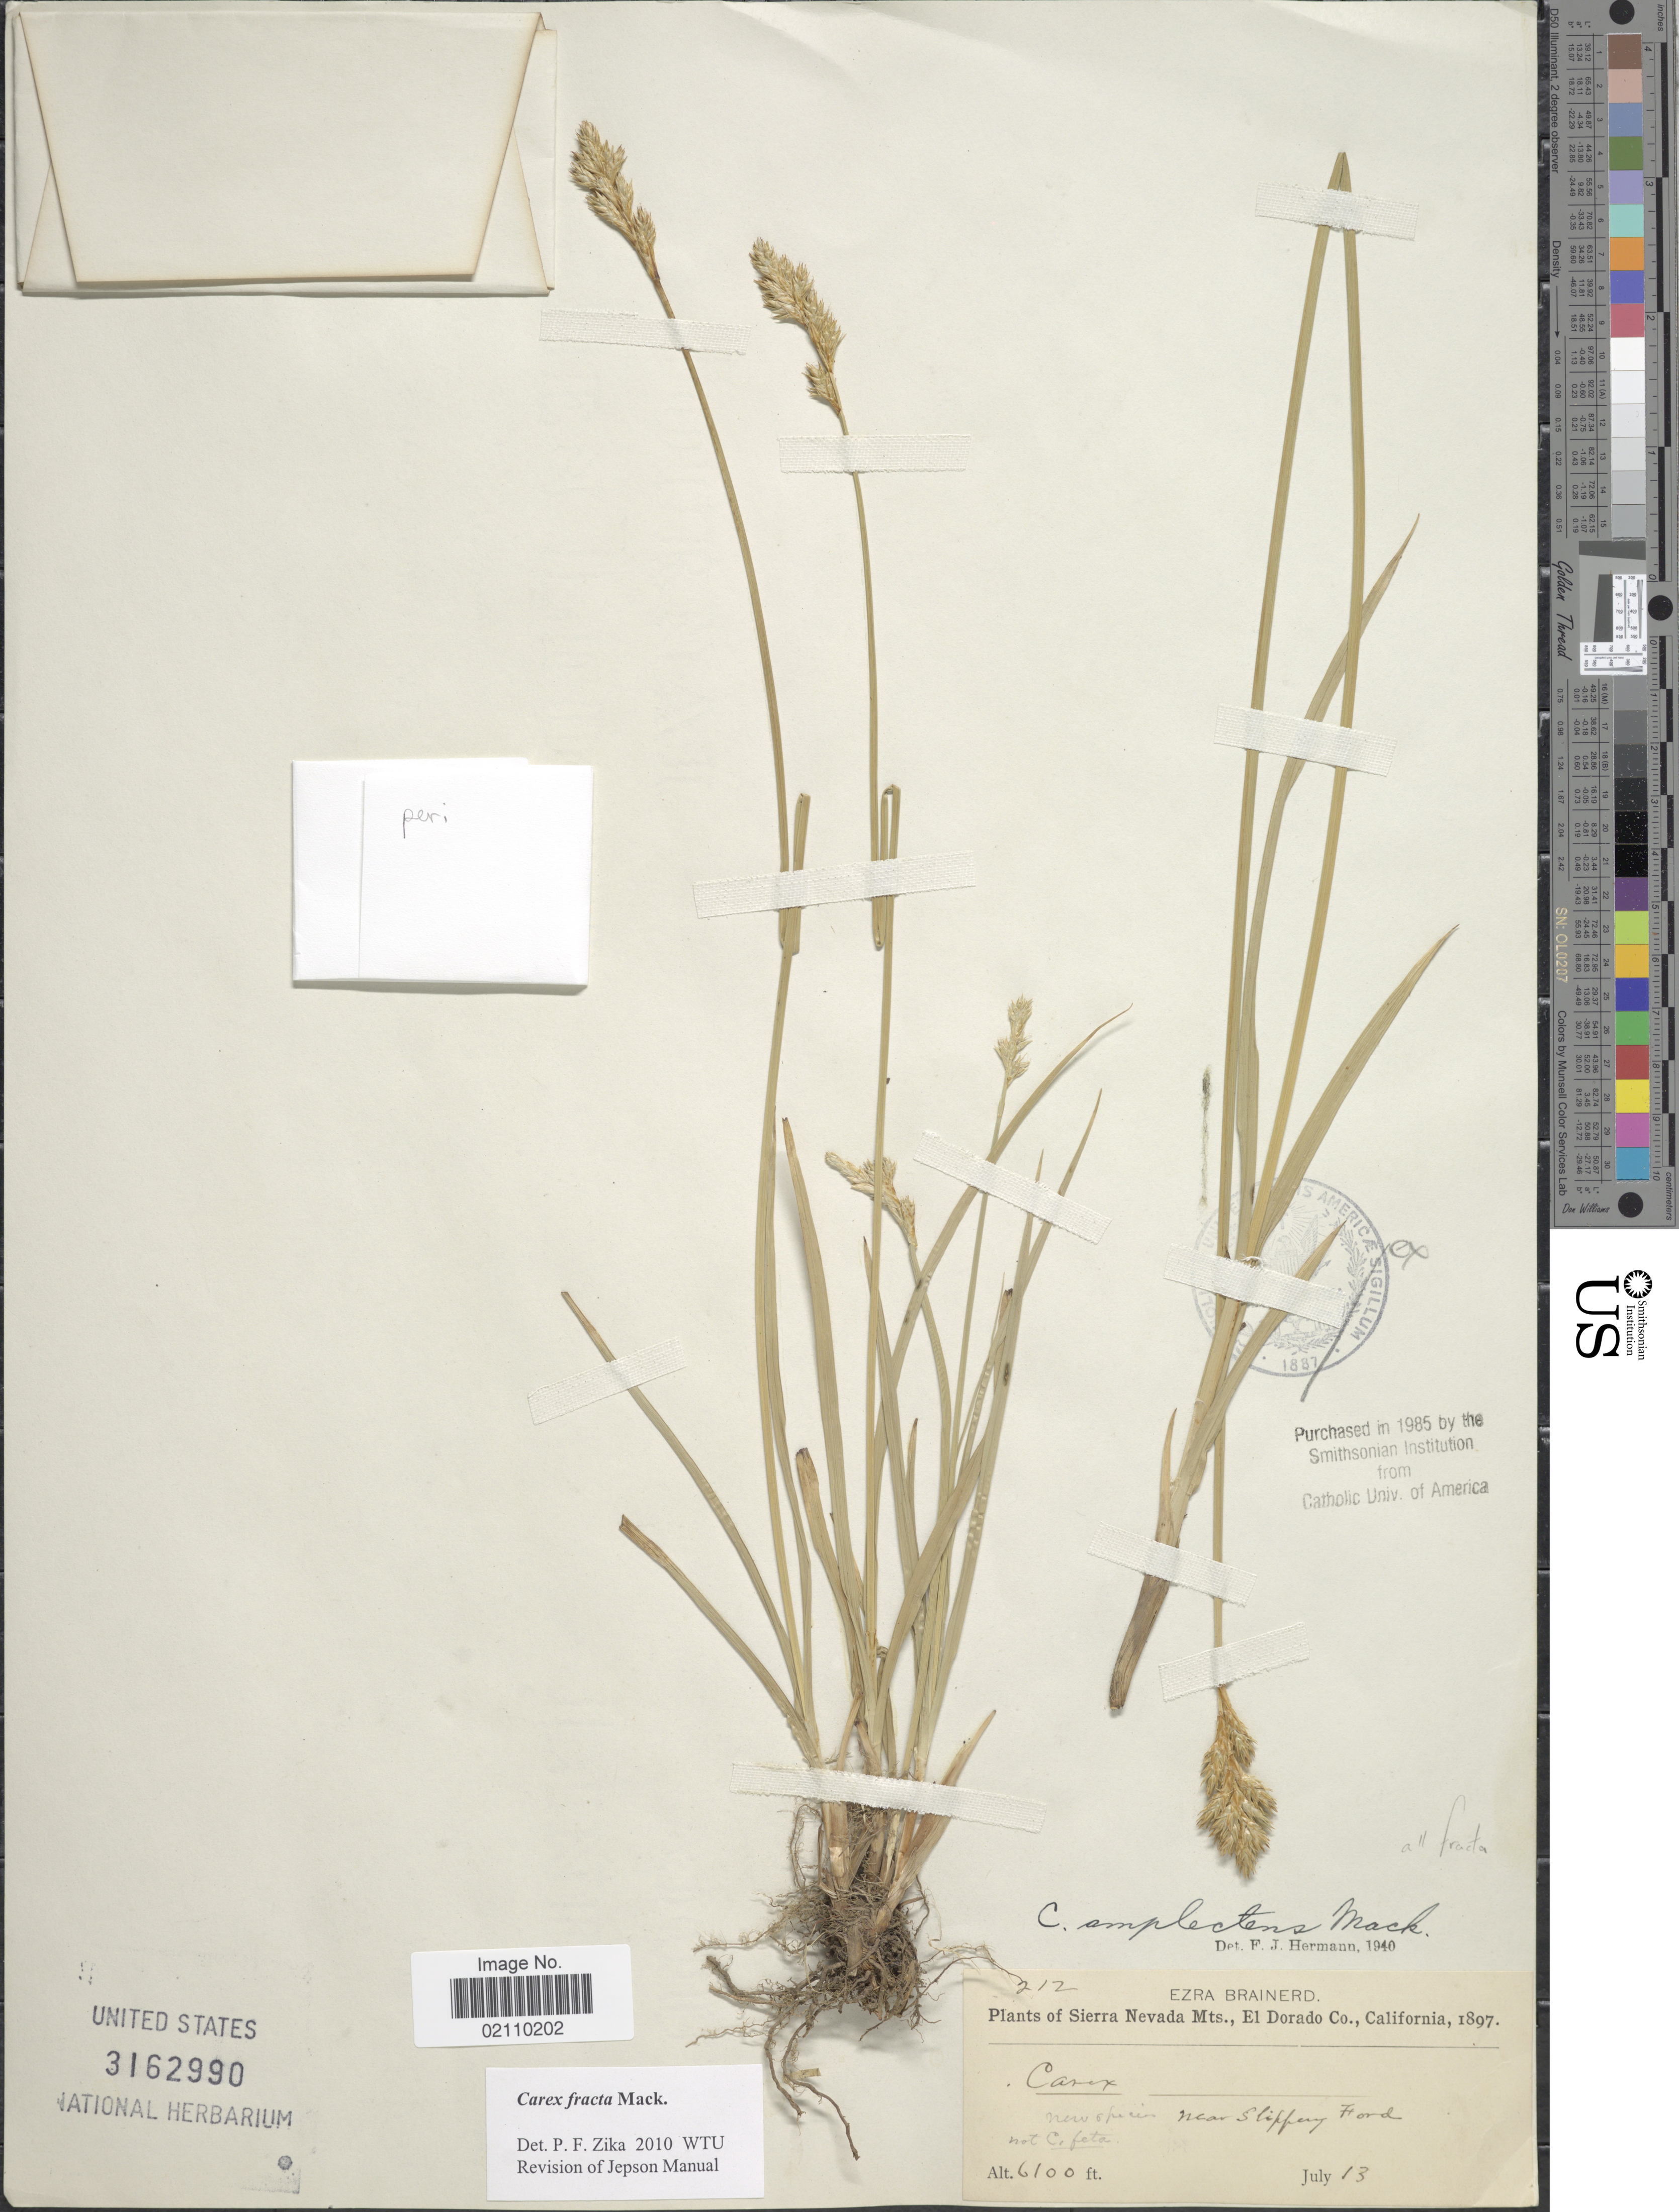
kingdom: Plantae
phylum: Tracheophyta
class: Liliopsida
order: Poales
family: Cyperaceae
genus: Carex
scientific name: Carex fracta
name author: Mack.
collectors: E. Brainerd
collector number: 212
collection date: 1897-07-13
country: United States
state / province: California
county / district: El Dorado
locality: Sierra Nevada Mts., El Dorado Co., near Slippery Ford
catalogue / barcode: US 3162990